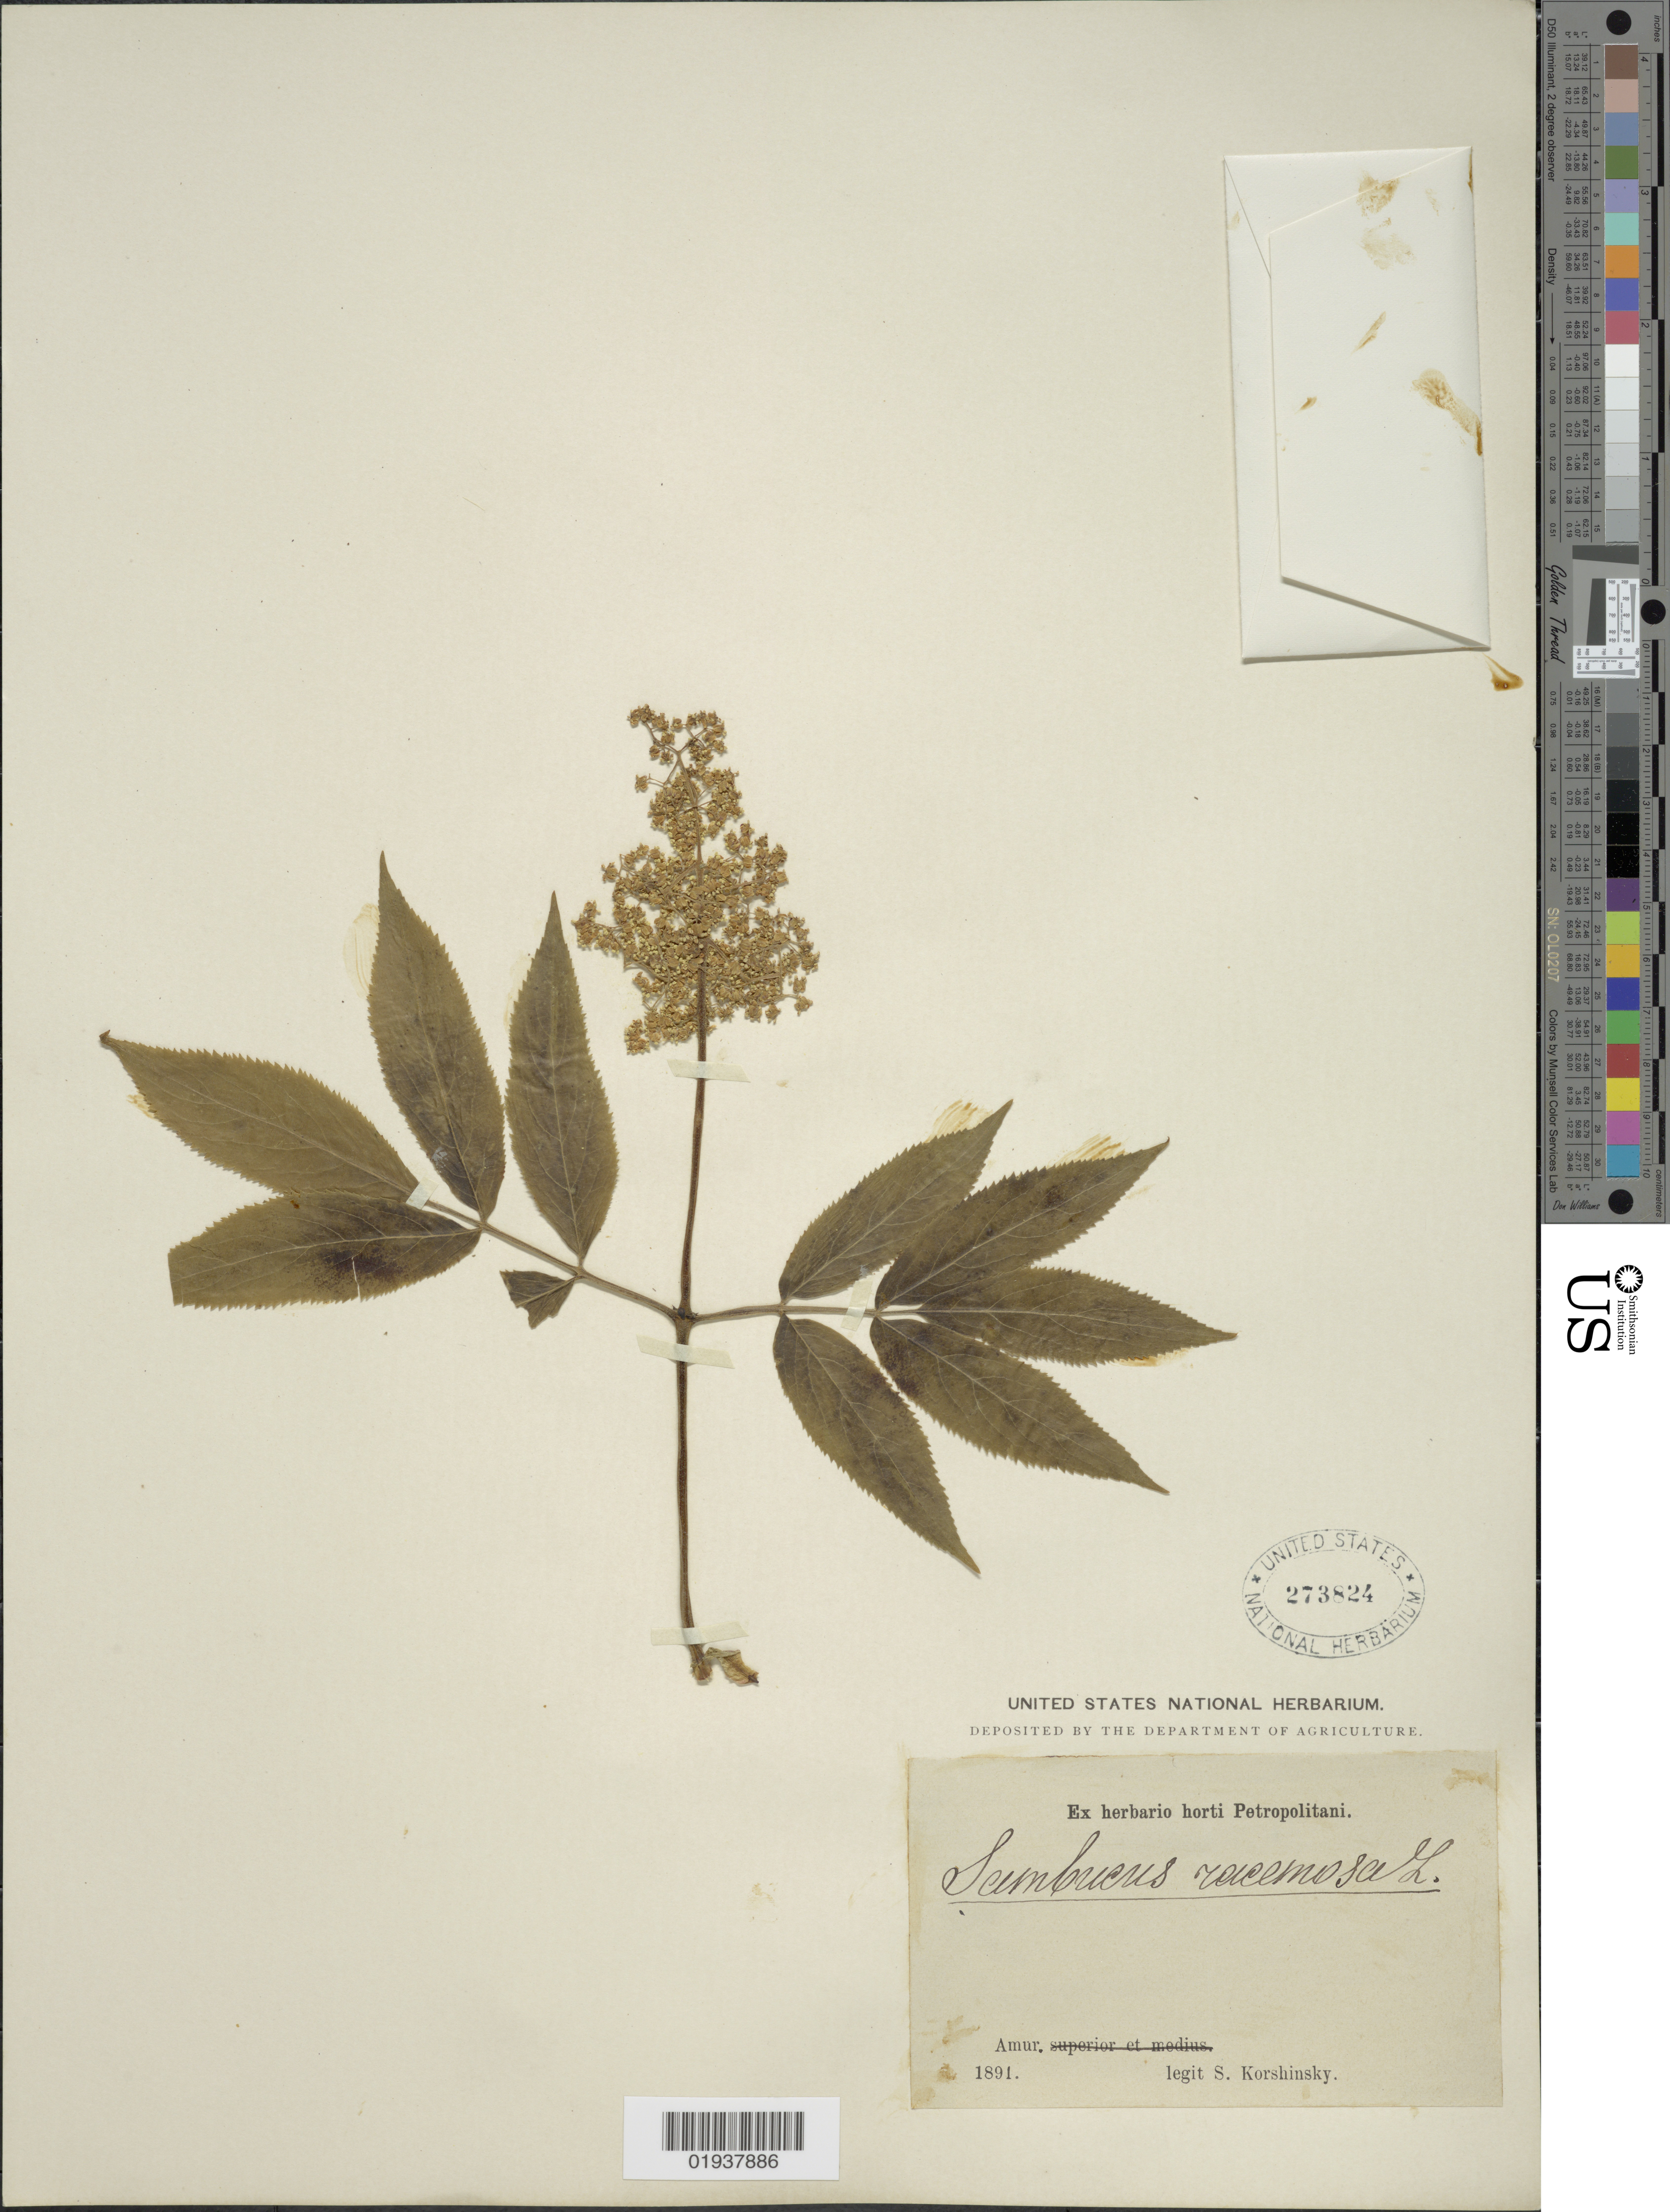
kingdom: Plantae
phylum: Tracheophyta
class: Magnoliopsida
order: Dipsacales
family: Viburnaceae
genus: Sambucus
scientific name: Sambucus racemosa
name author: L.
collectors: S. I. Korshinsky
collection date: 1891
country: Russian Federation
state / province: Amur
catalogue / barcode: US 273824